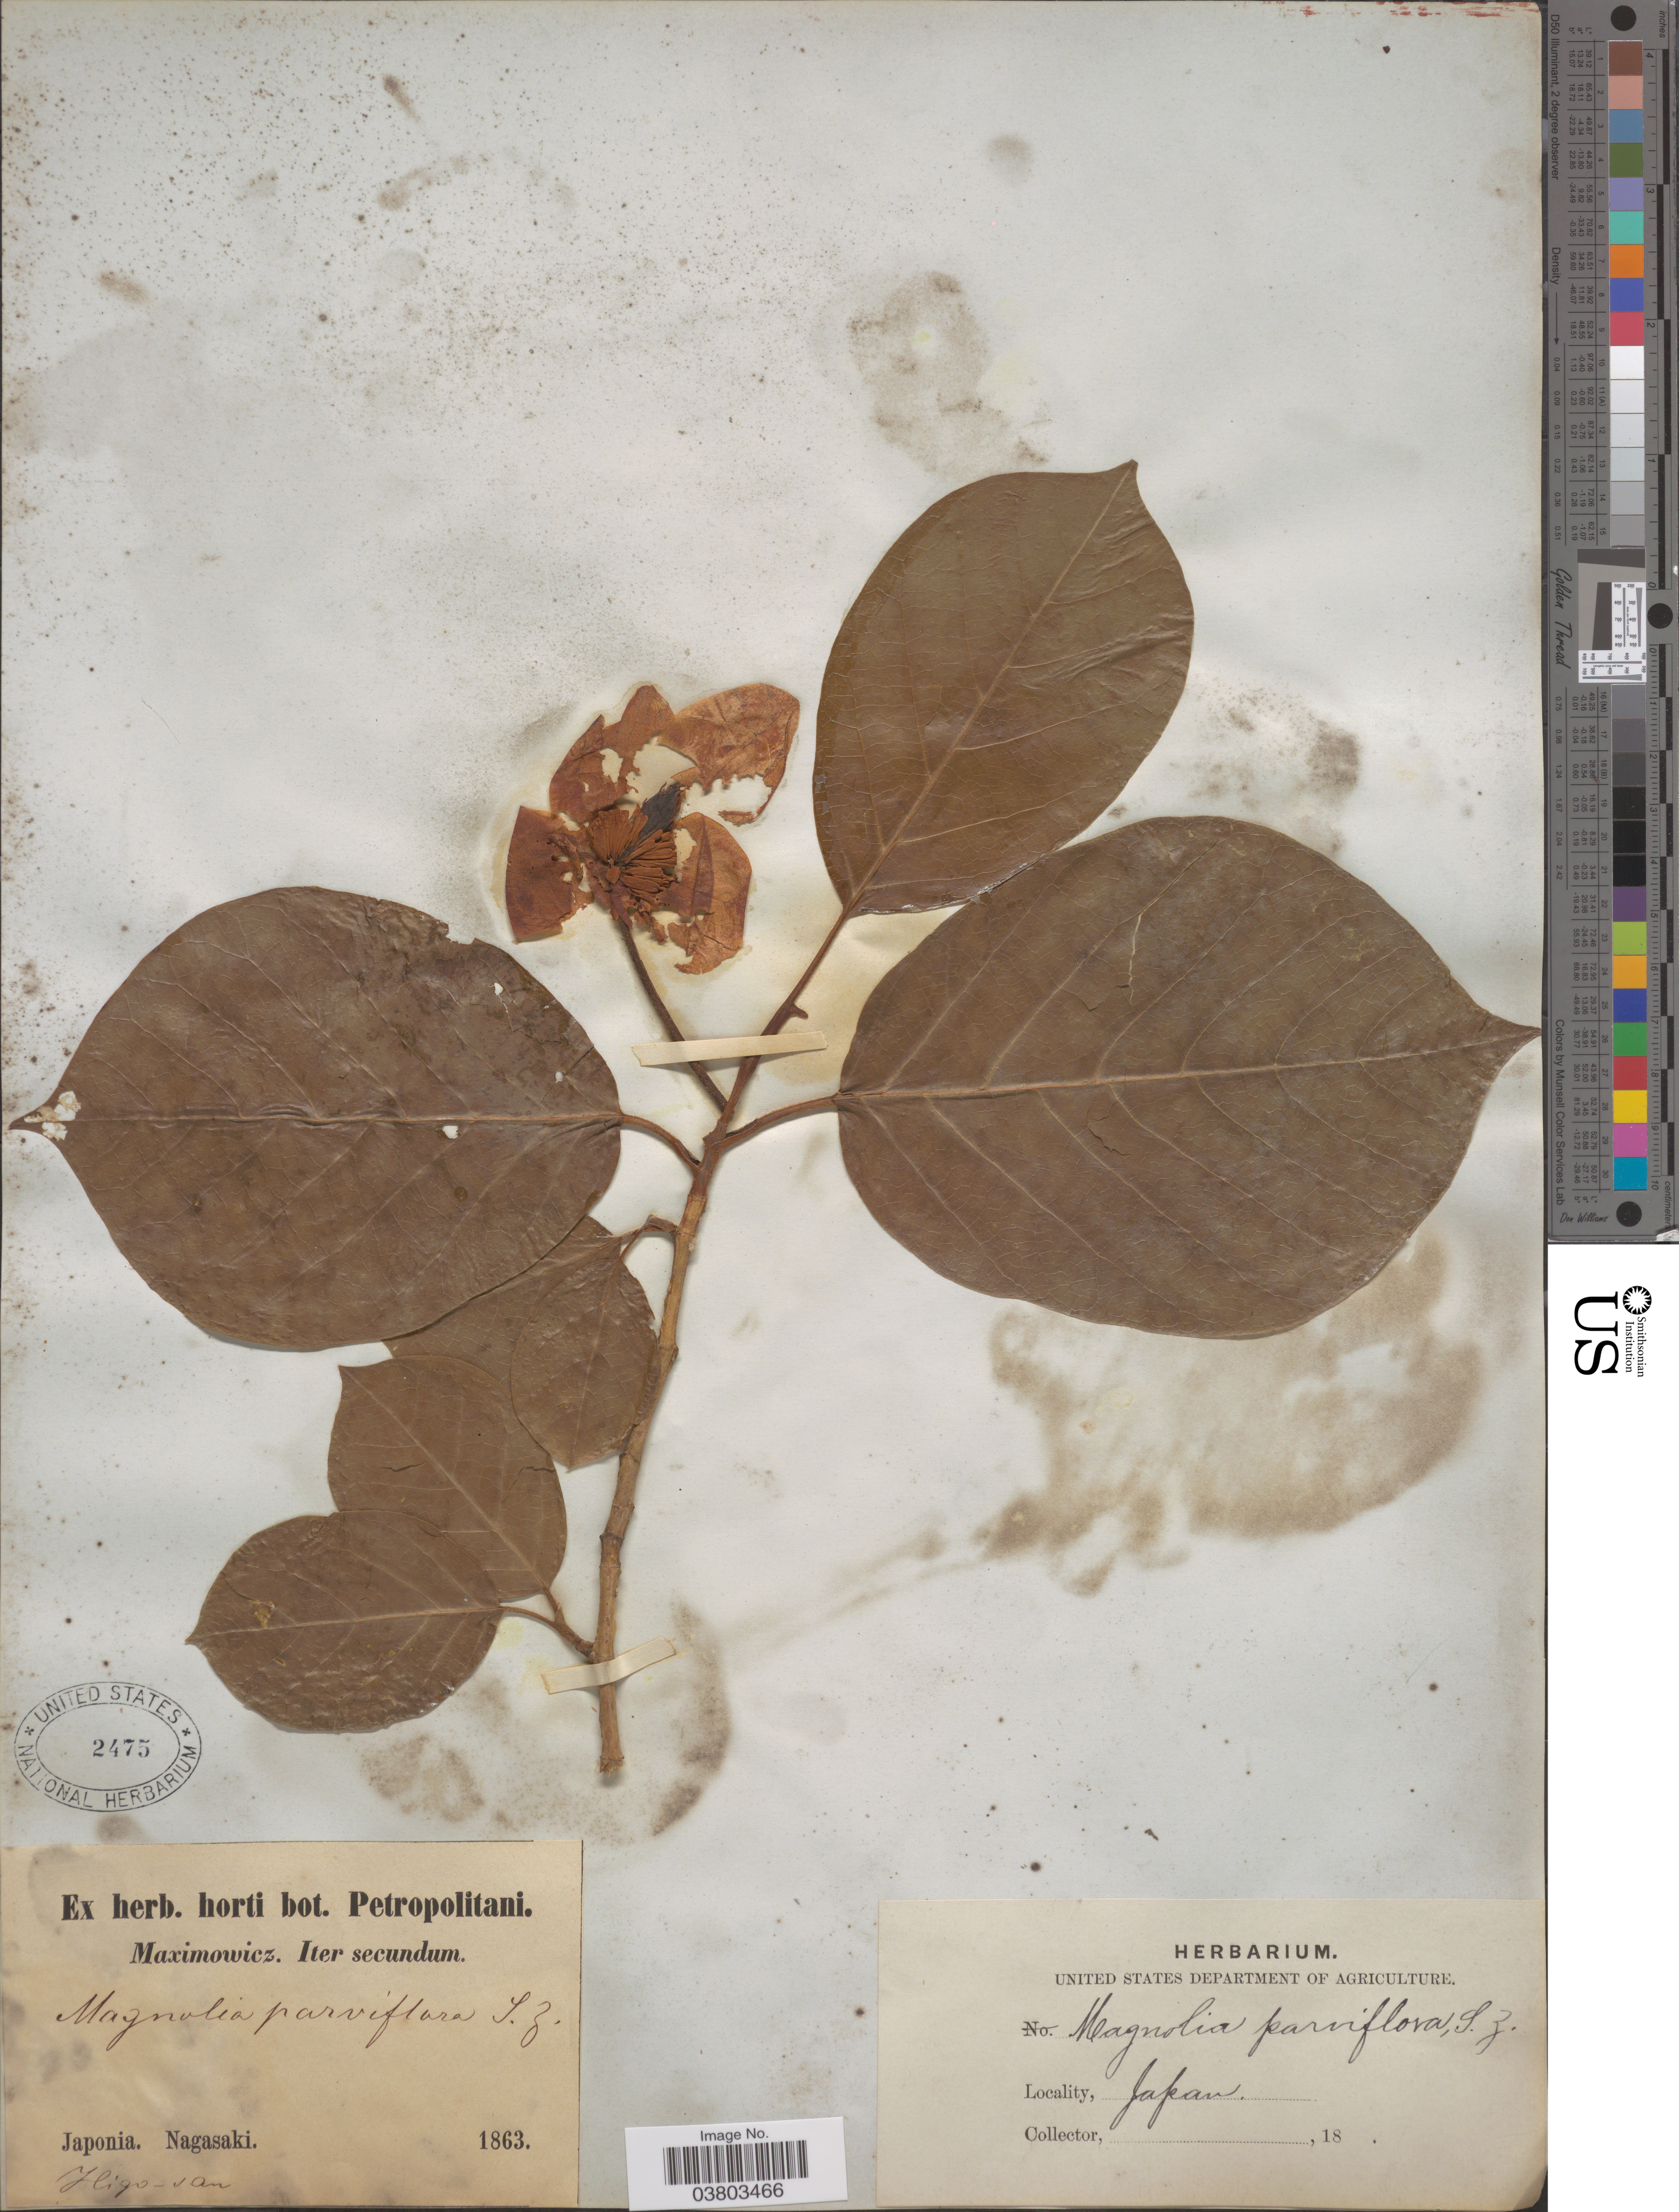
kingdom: Plantae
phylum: Tracheophyta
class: Magnoliopsida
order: Magnoliales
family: Magnoliaceae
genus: Magnolia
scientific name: Magnolia sieboldii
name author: K. Koch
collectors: Maximowicz, --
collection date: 1863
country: Japan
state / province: Nagasaki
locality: Higo-san.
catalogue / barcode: US 2475